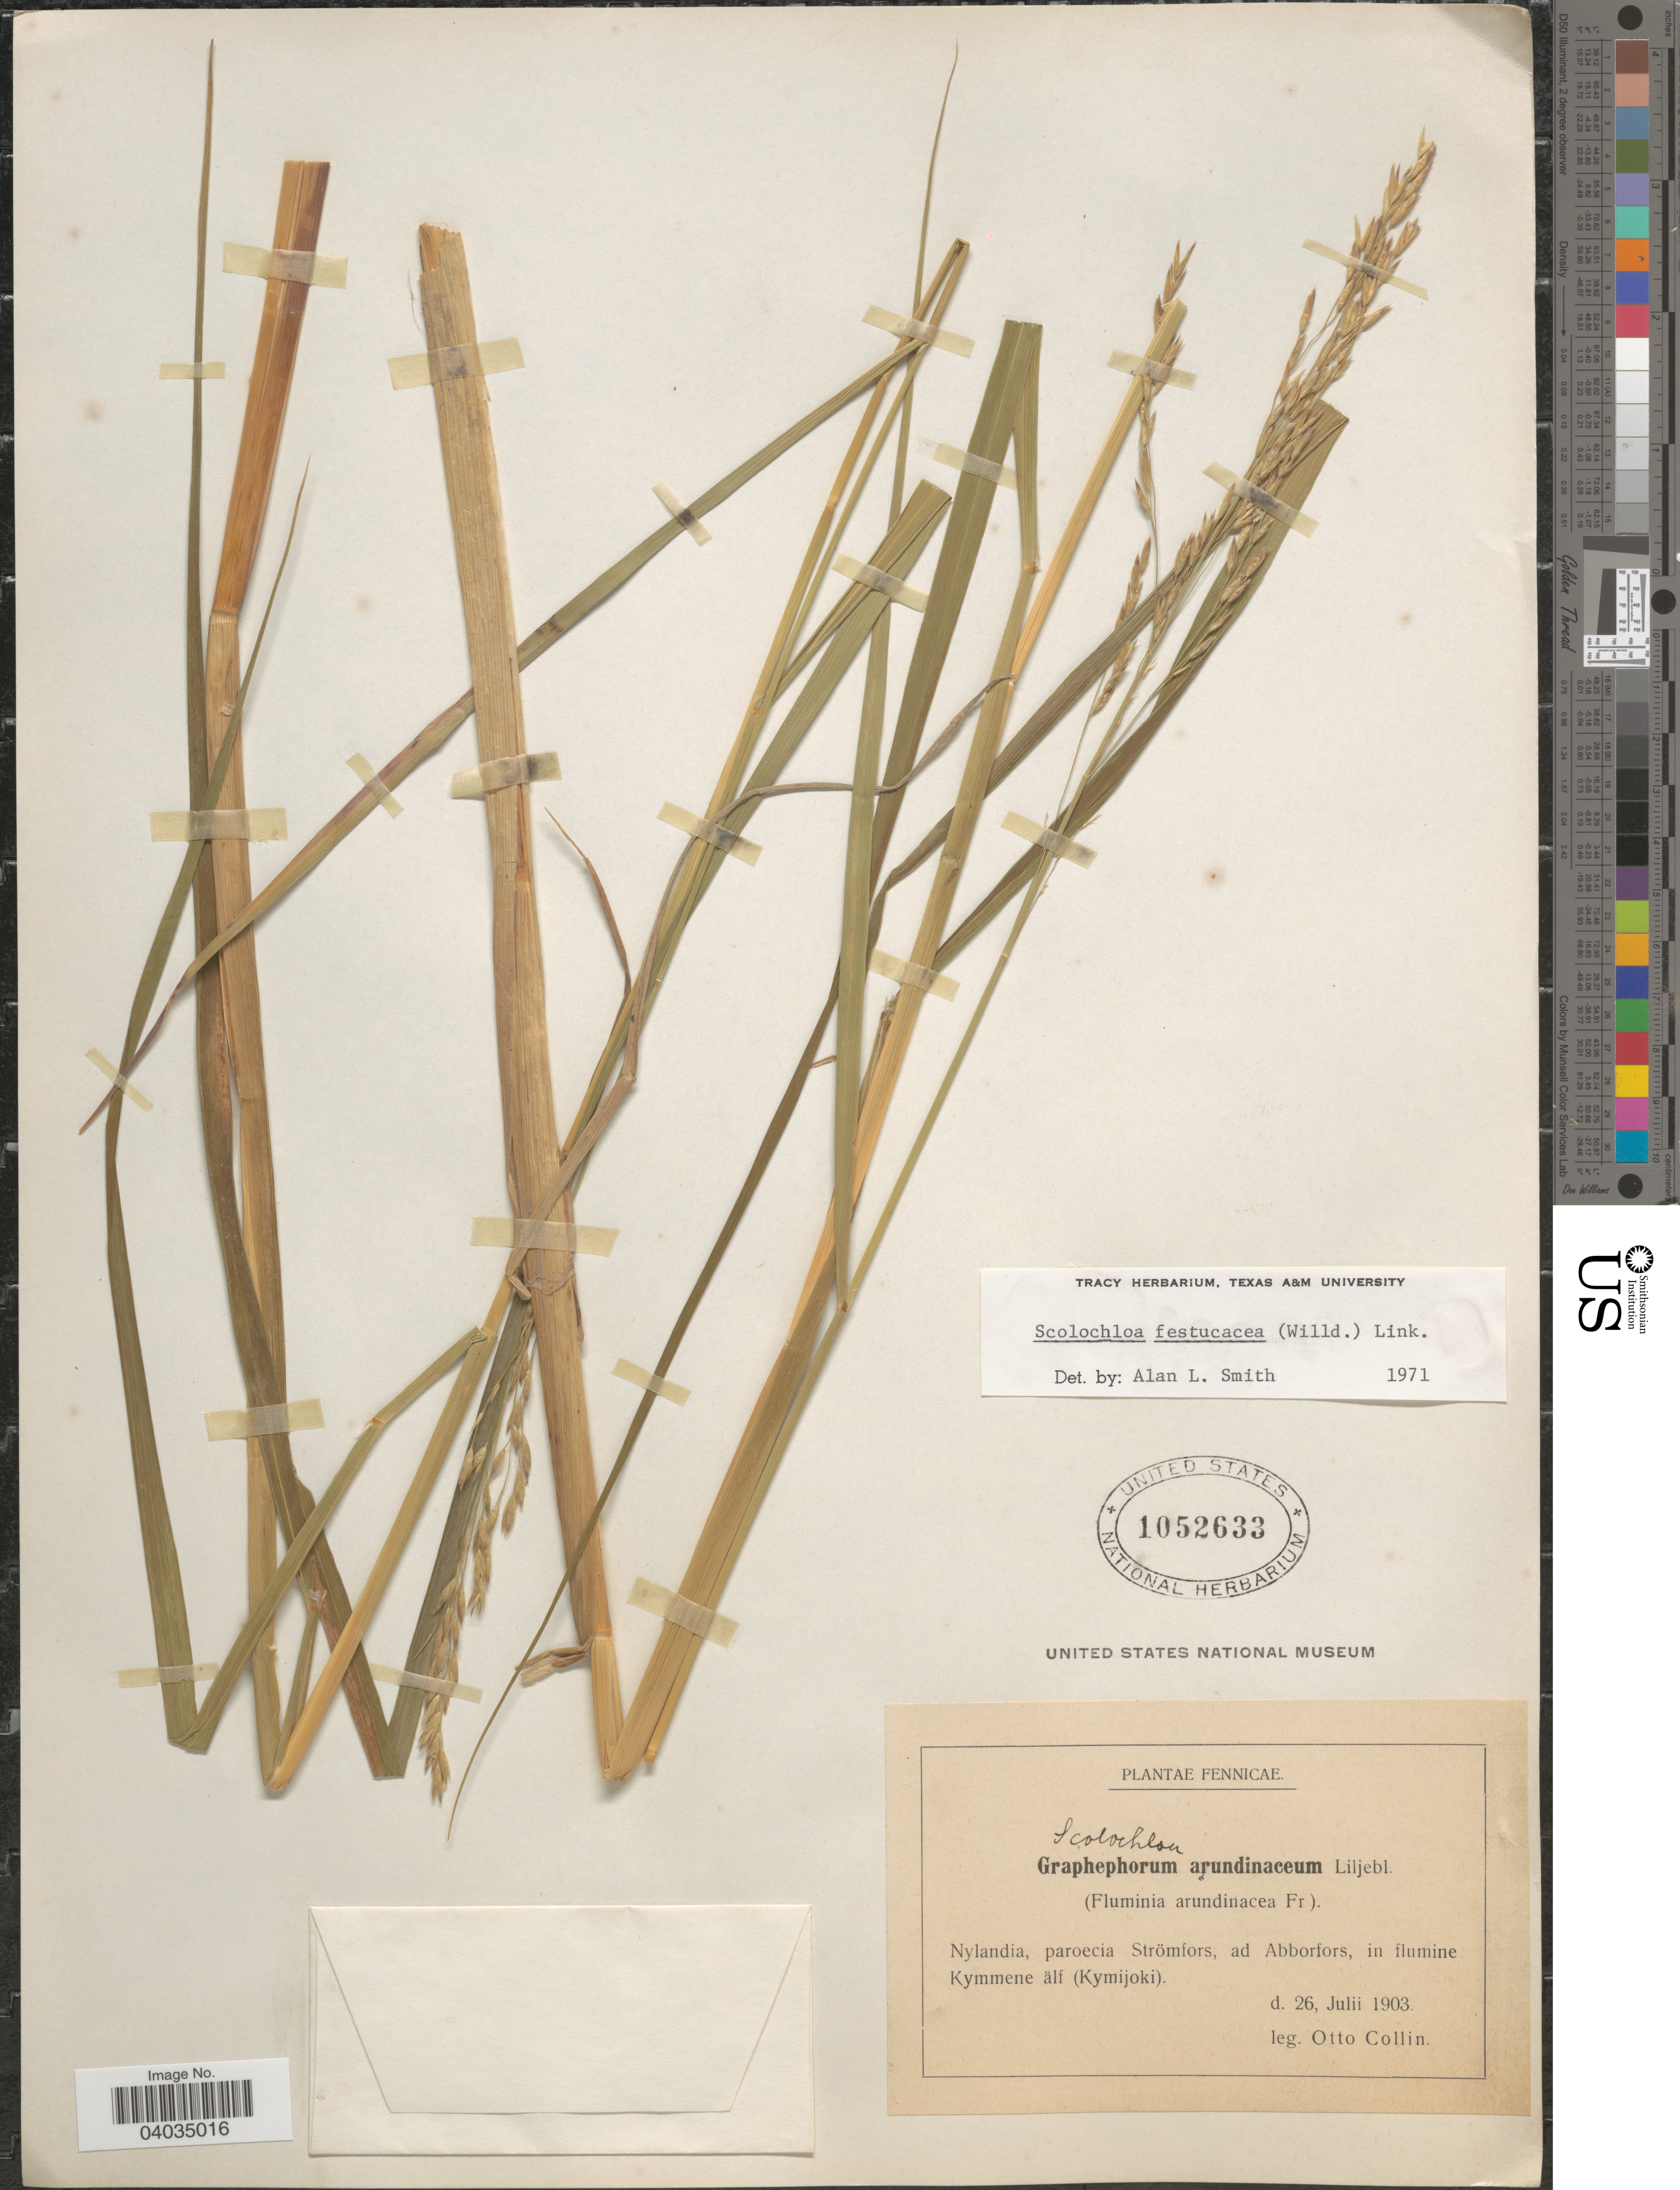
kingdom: Plantae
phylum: Tracheophyta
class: Liliopsida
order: Poales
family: Poaceae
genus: Scolochloa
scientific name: Scolochloa festucacea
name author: (Willd.) Link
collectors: O. Collin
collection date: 1903-07-26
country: Finland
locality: Fennicae. Nylandia, paroecia Strömfors, ad Abborfors, in flumine Kymmene älf (Kymijoki).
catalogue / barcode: US 1052633